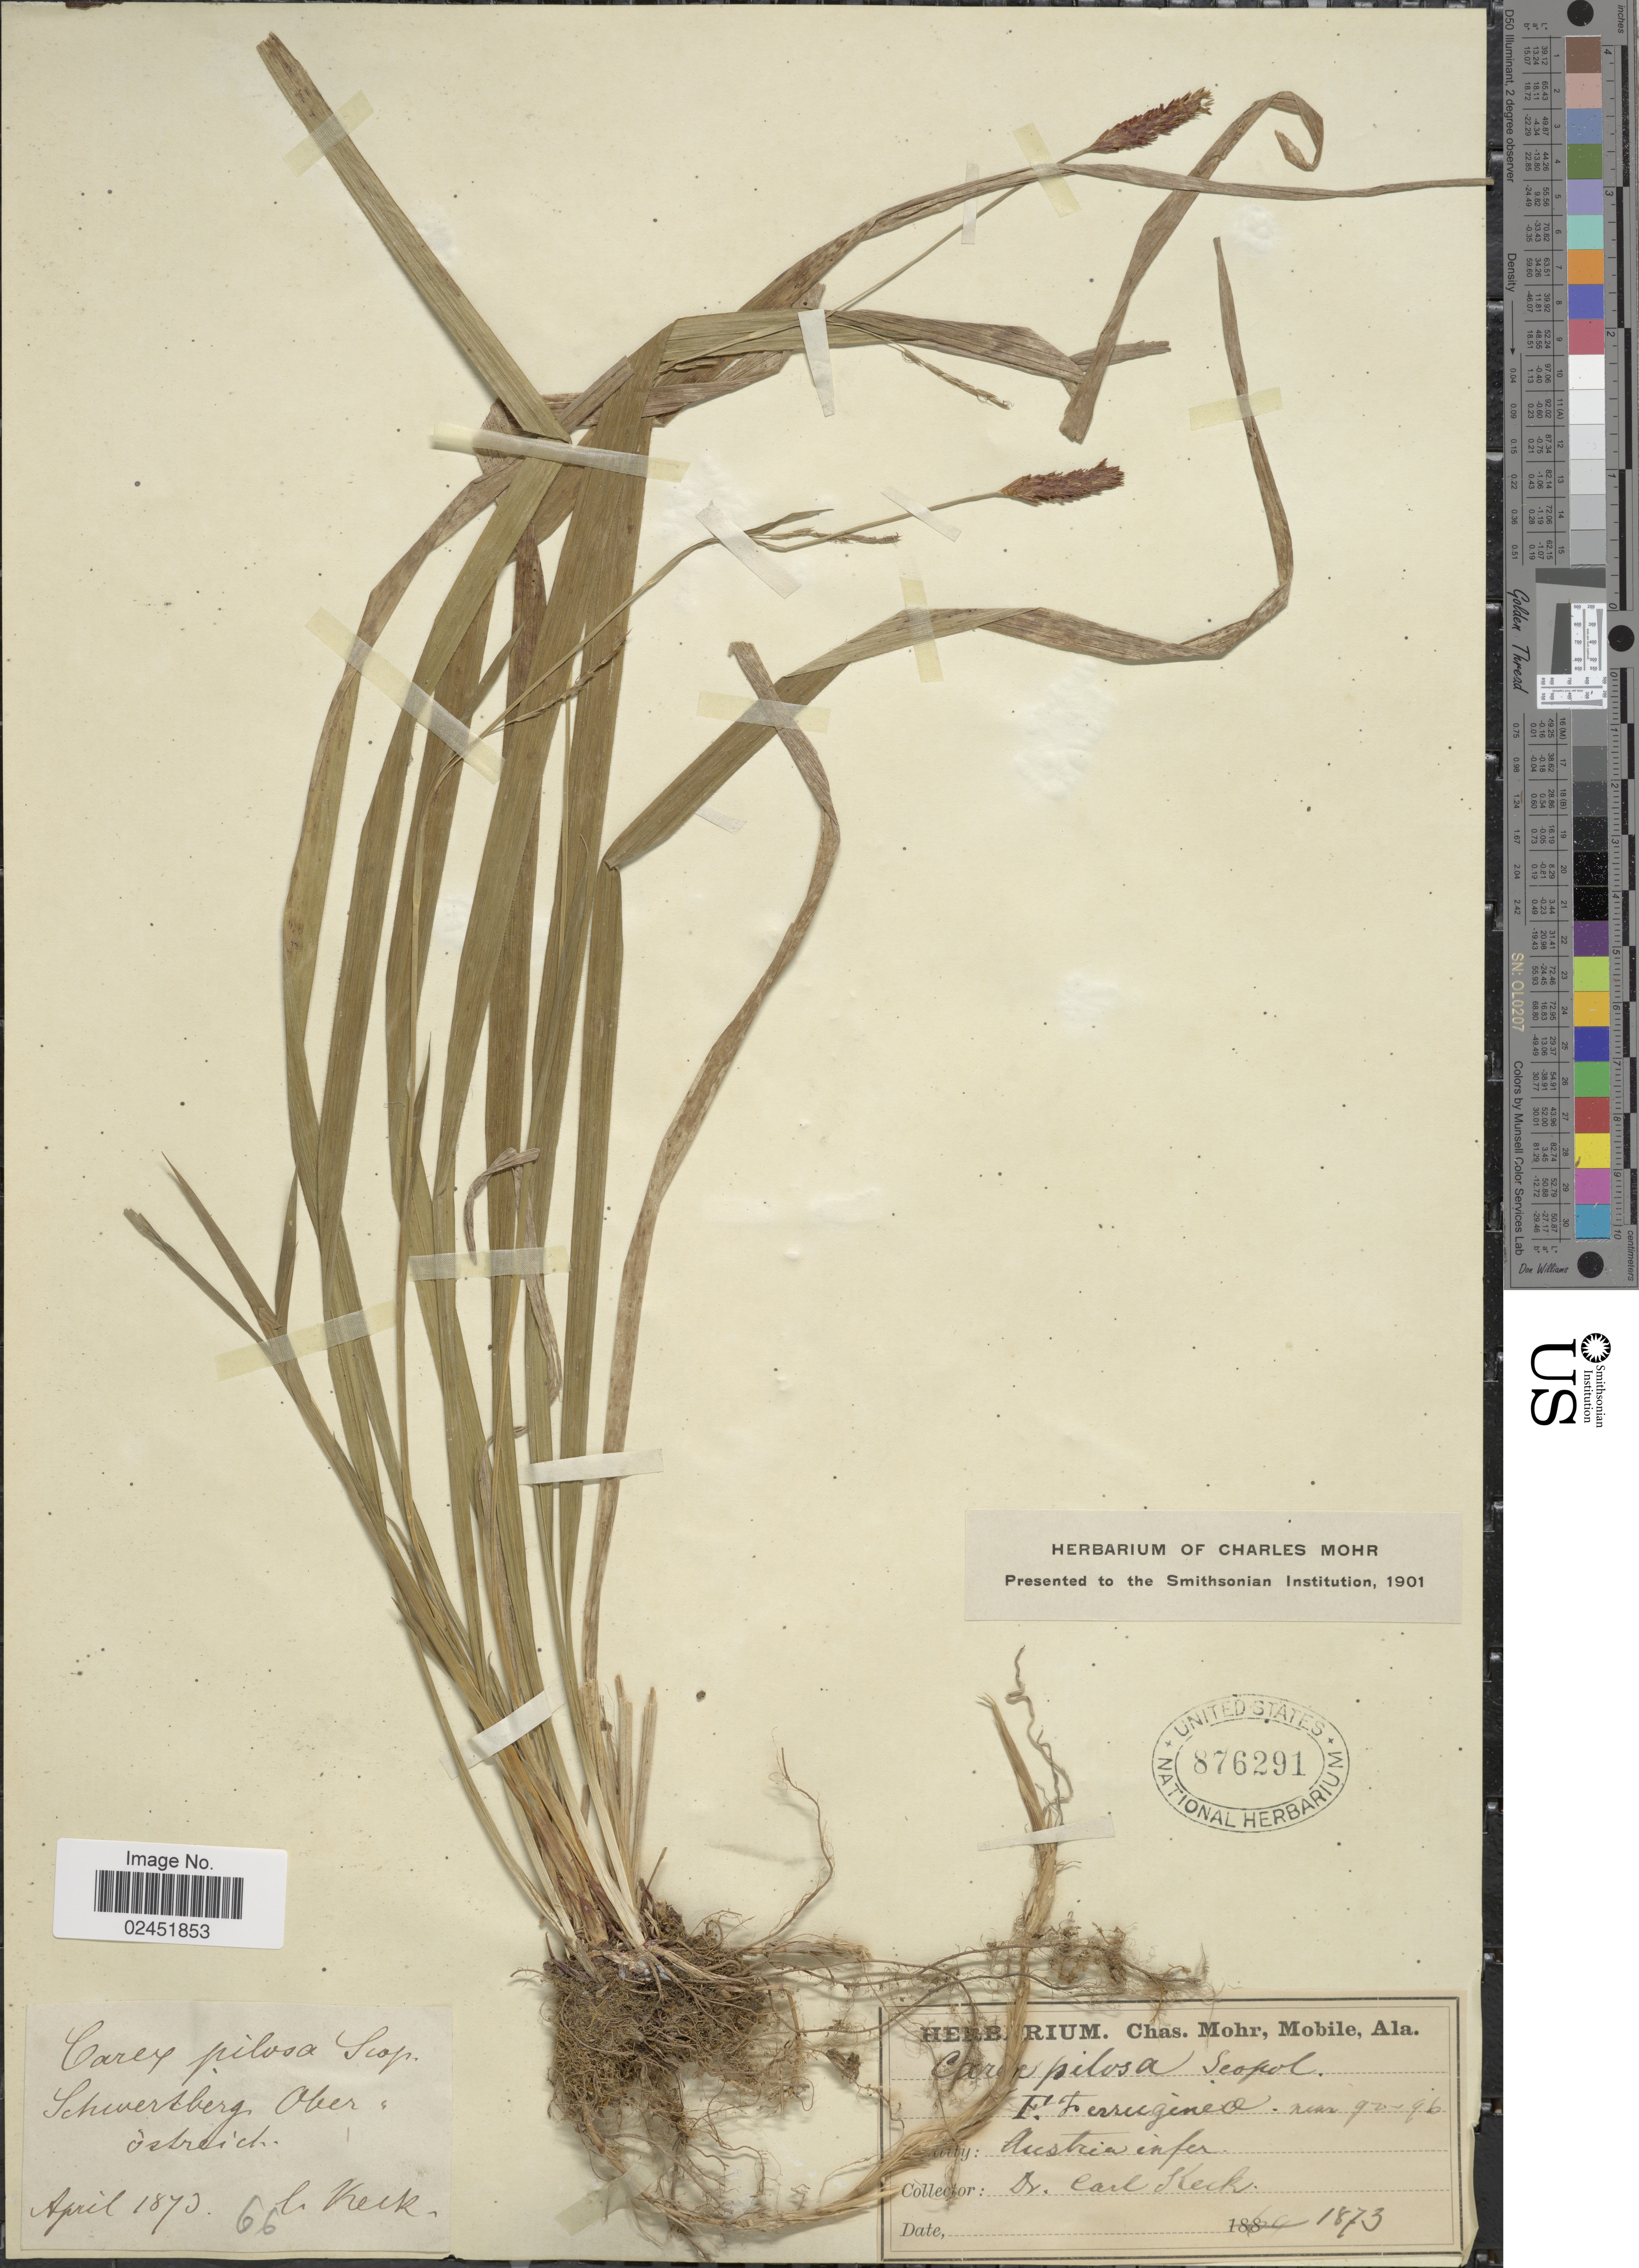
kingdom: Plantae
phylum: Tracheophyta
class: Liliopsida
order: Poales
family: Cyperaceae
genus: Carex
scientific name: Carex pilosa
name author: Scop.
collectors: C. Keck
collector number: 66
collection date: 1873-04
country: Austria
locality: Austria infer. Schwertberg Ober ostreich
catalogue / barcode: US 876291